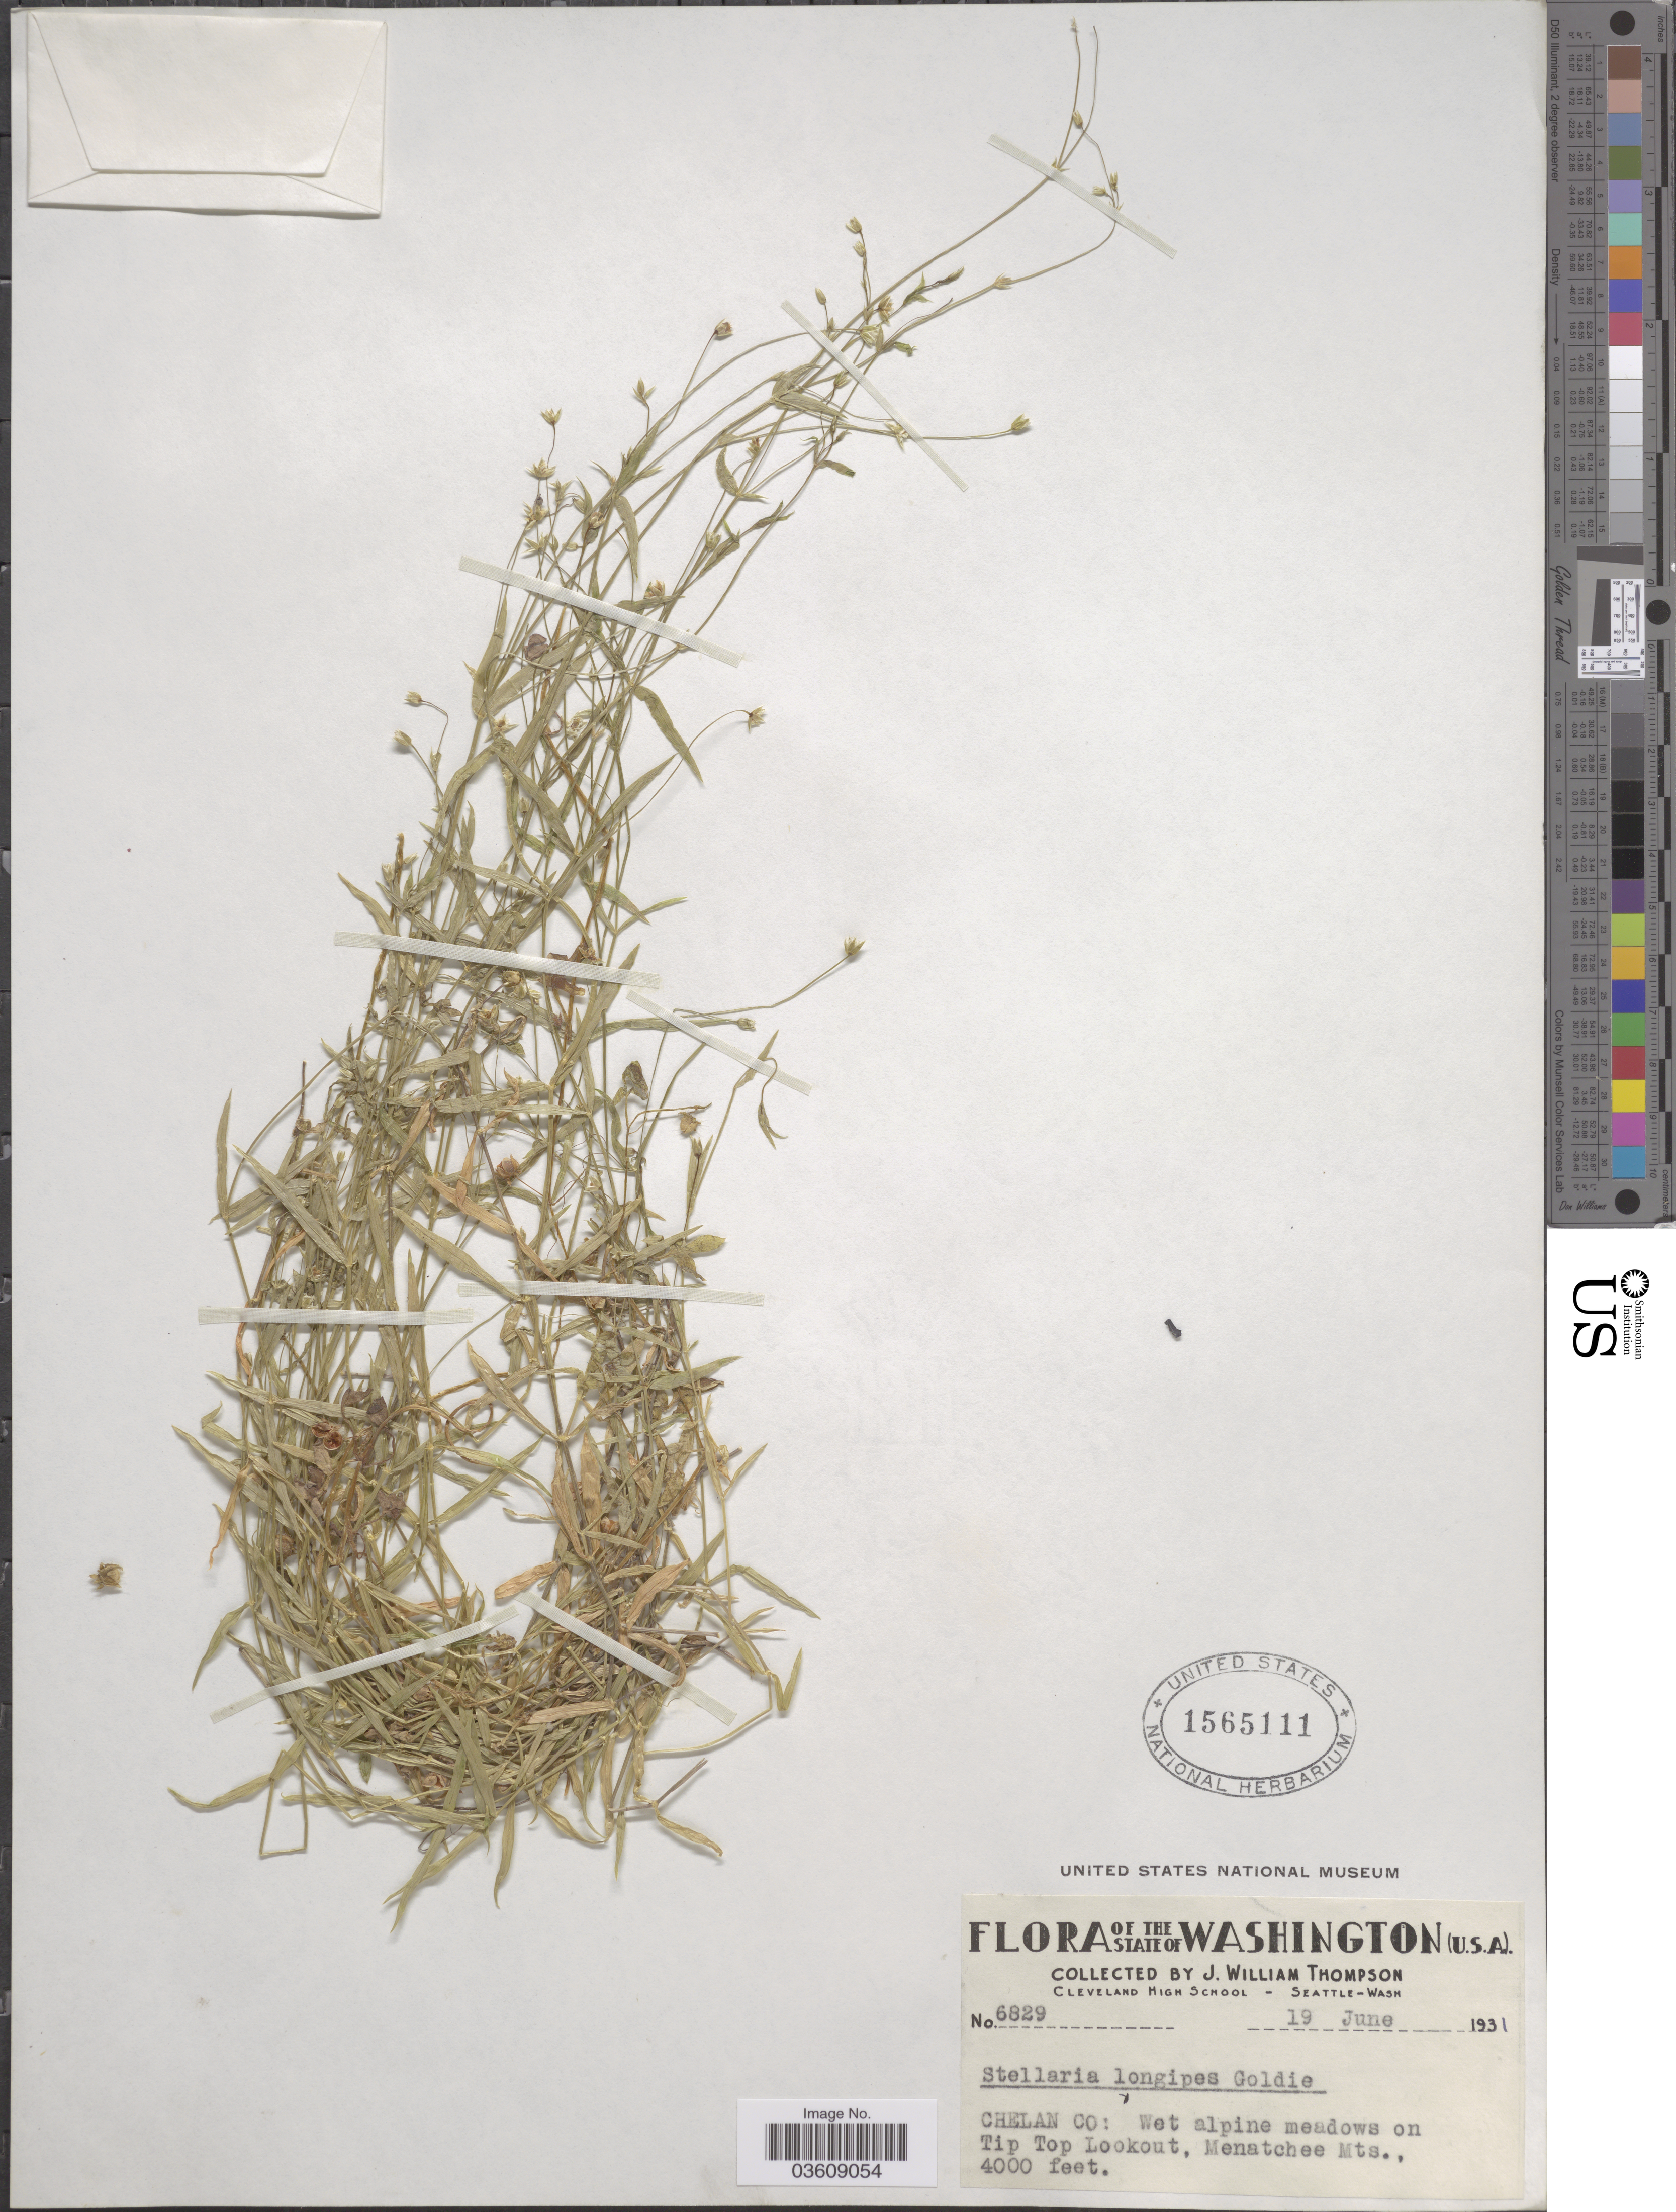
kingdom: Plantae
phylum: Tracheophyta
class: Magnoliopsida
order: Caryophyllales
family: Caryophyllaceae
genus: Stellaria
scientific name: Stellaria longipes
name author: Goldie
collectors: J. W. Thompson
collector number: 6829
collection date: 1931-06-19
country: United States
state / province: Washington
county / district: Chelan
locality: Chelan Co: Wet alpine meadows on Tip Top Lookout, Menatchee Mts.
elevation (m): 1219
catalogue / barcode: US 1565111